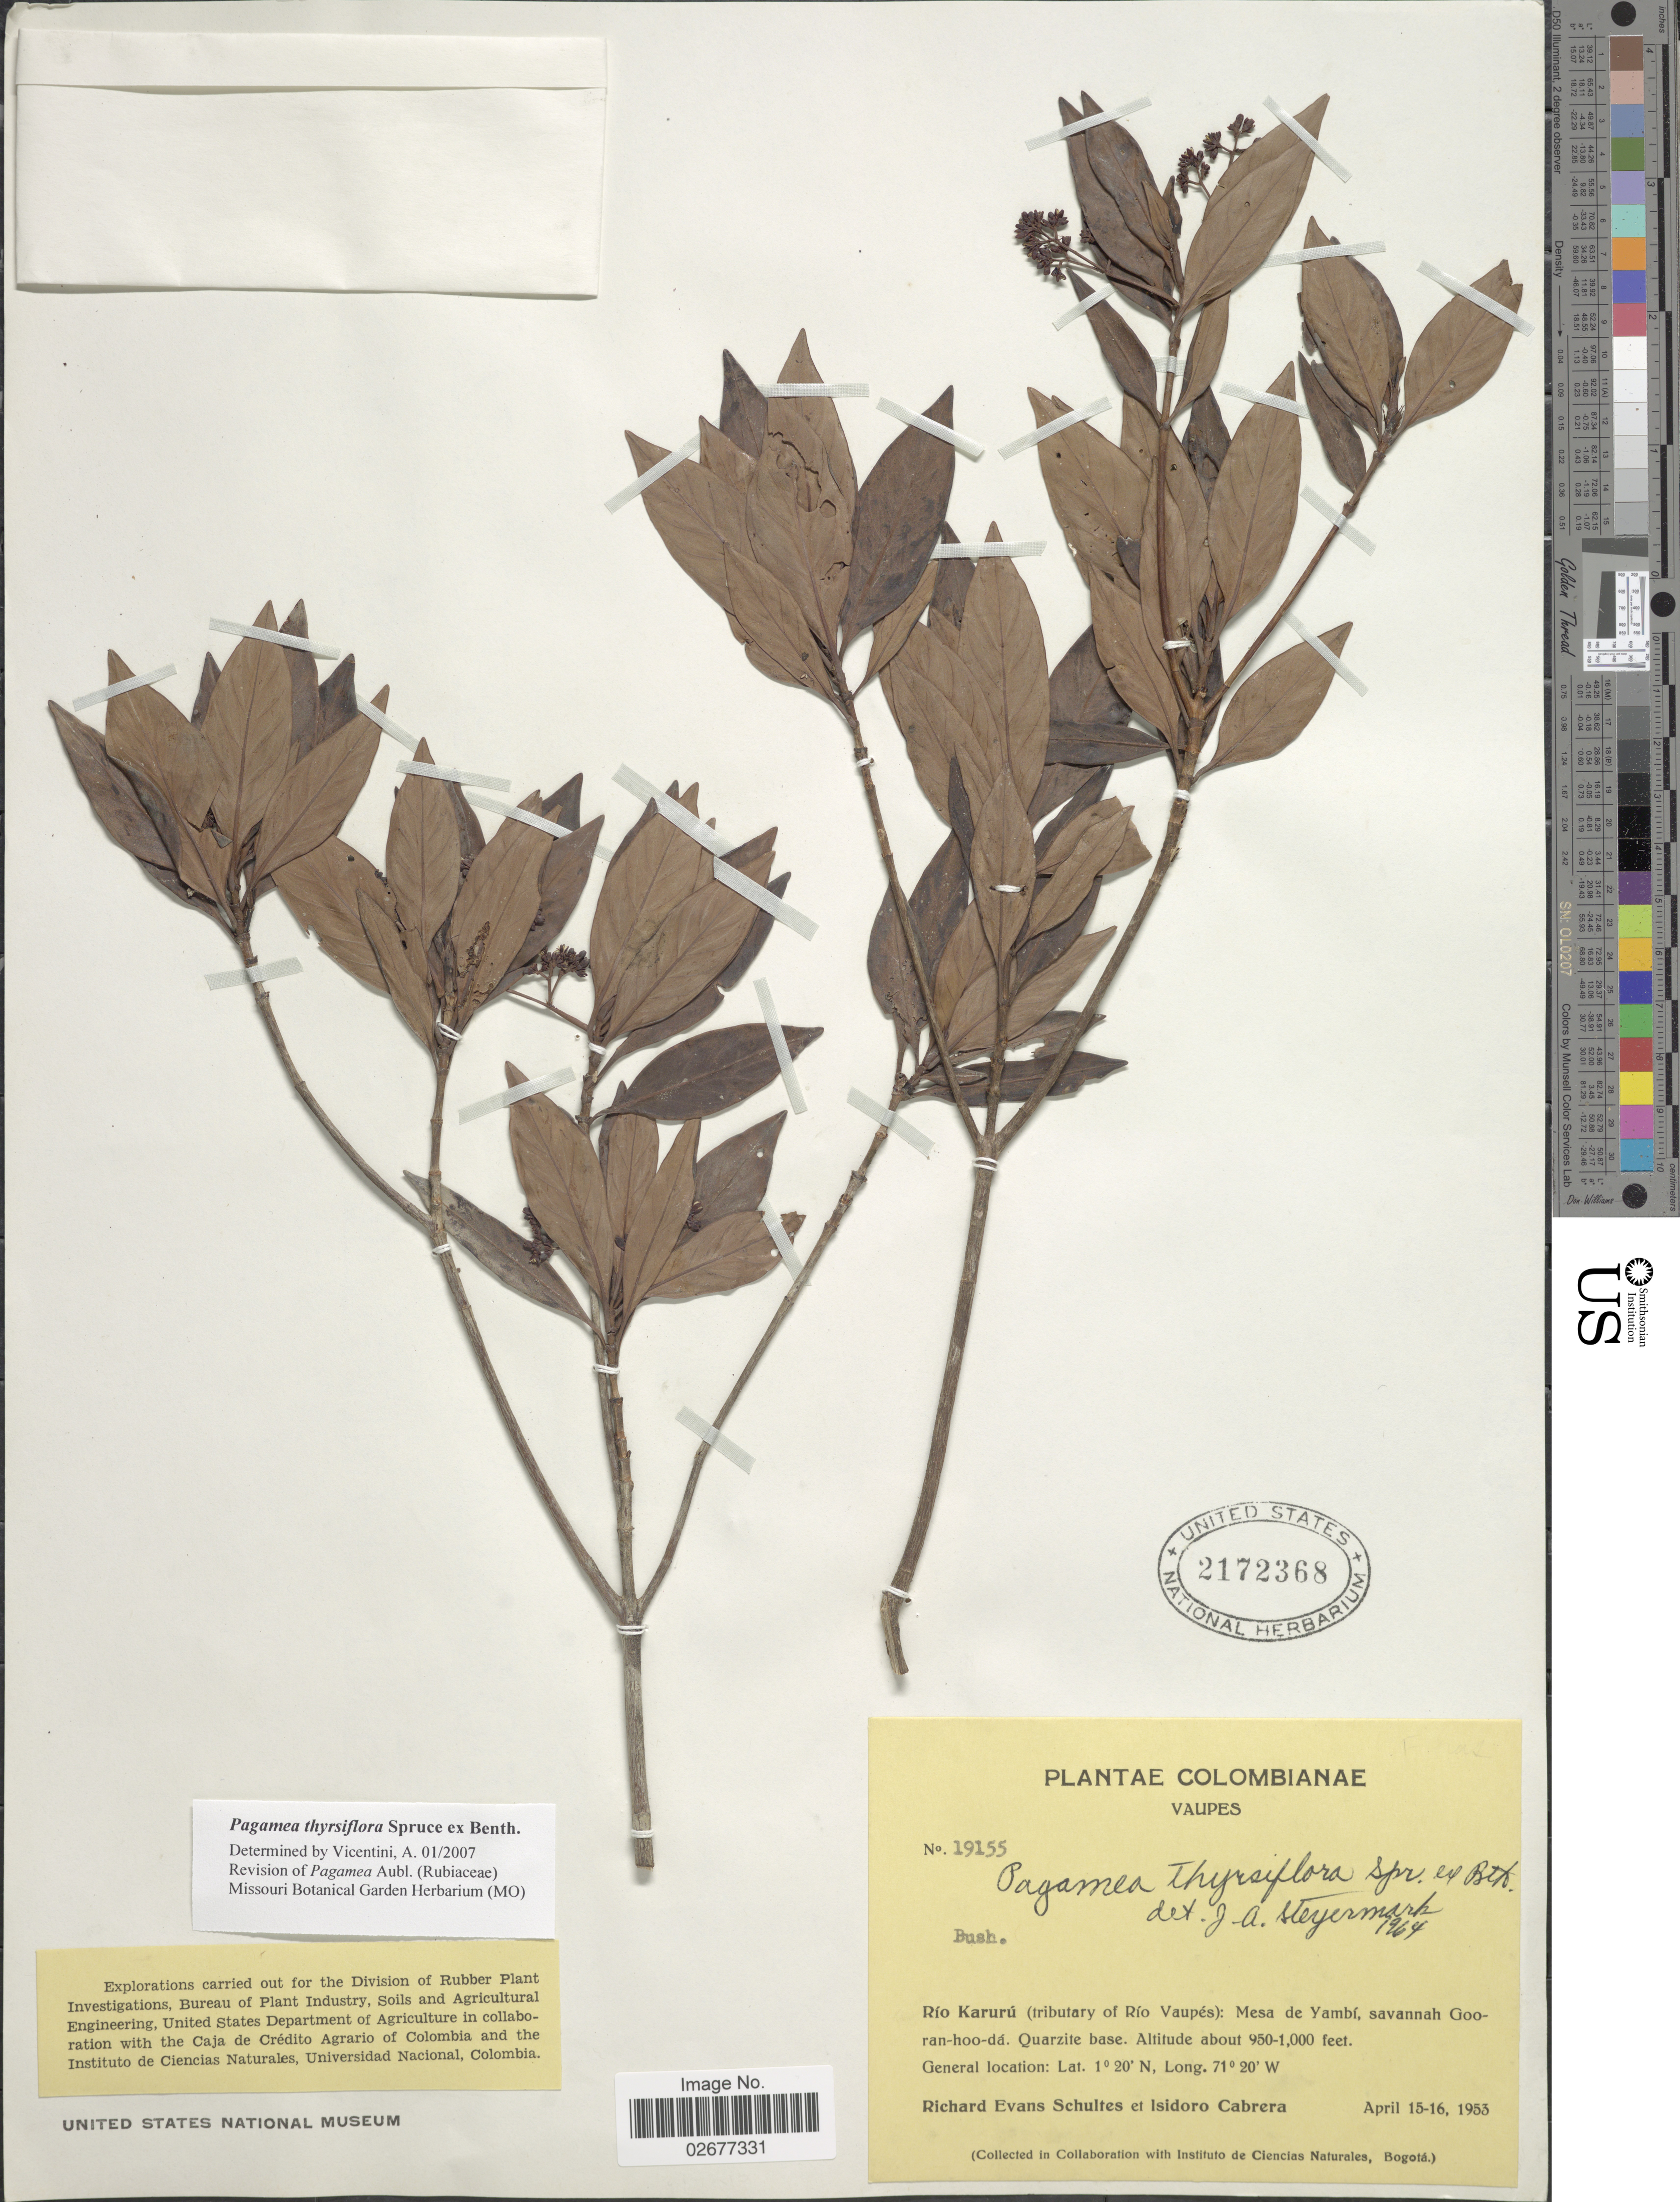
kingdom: Plantae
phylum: Tracheophyta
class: Magnoliopsida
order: Gentianales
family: Rubiaceae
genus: Pagamea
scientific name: Pagamea thyrsiflora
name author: Spruce ex Benth.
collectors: R. E. Schultes & I. Cabrera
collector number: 19155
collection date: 1953-04-15/1953-04-16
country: Colombia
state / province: Vaupés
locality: Rio Karuru (tributary of Rio Vaupes): Mesa de Yambi, savannah Goo-ran-hoo-da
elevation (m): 290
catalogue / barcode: US 2172368